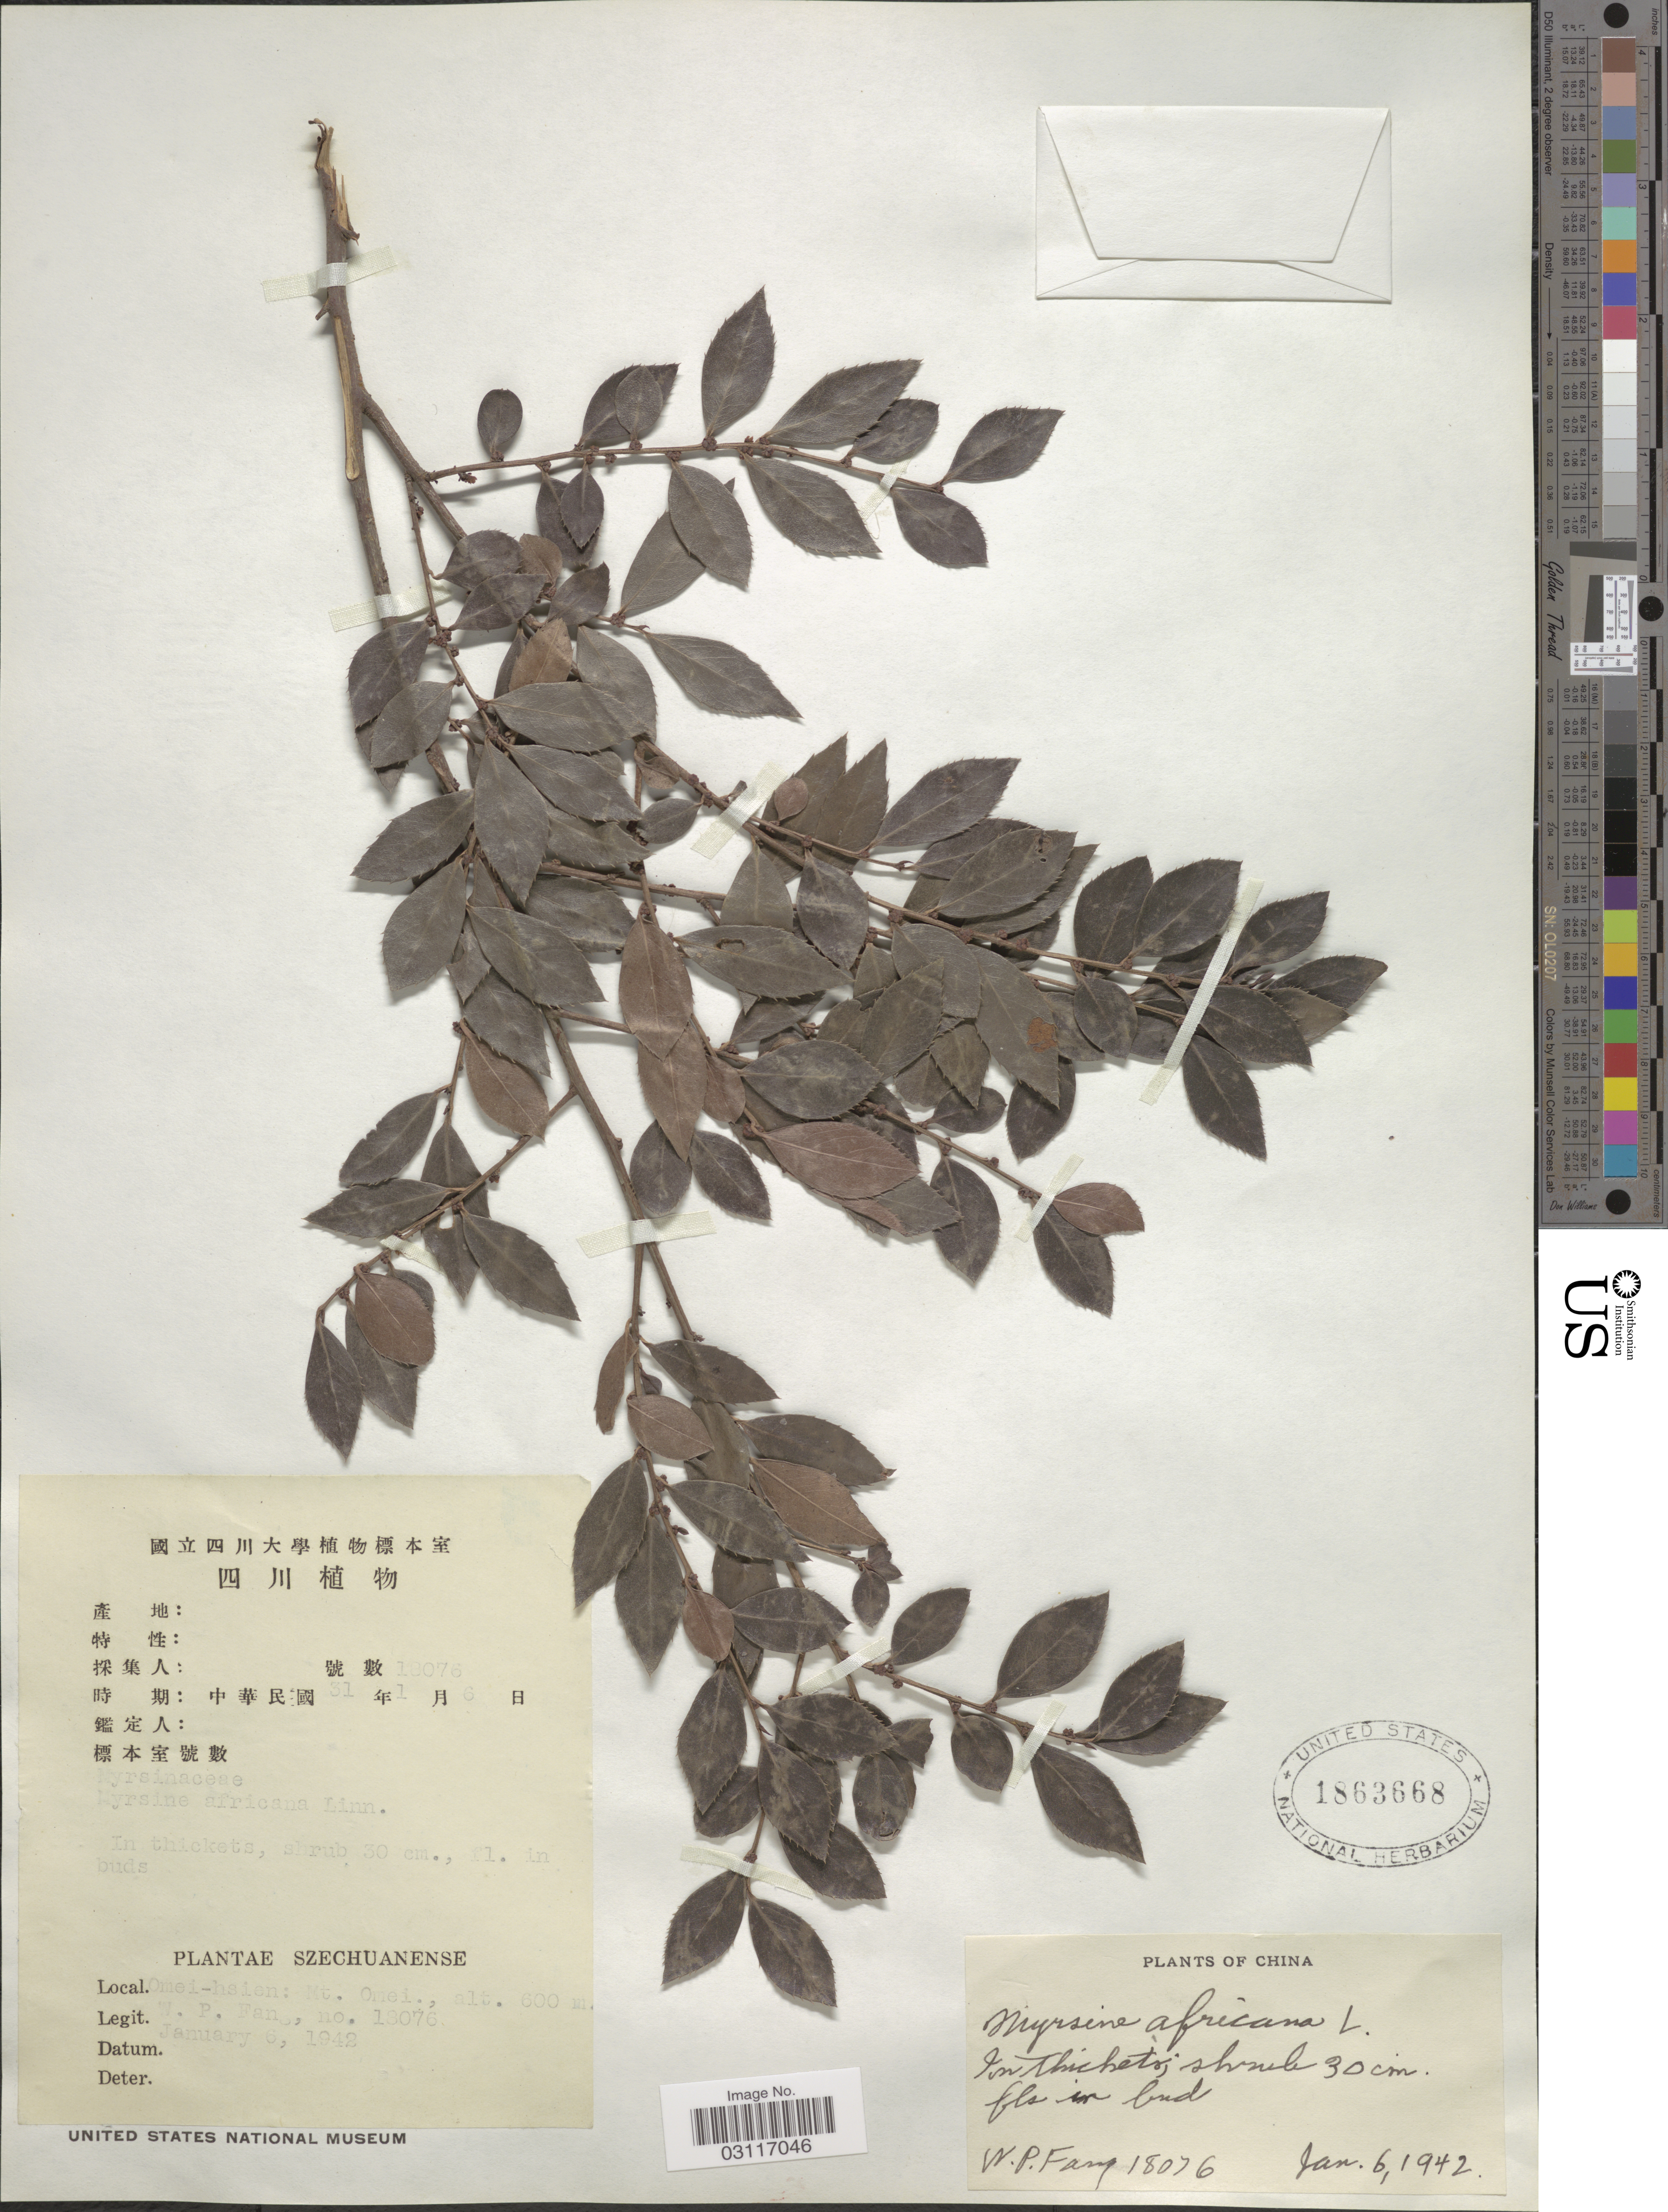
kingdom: Plantae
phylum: Tracheophyta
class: Magnoliopsida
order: Ericales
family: Primulaceae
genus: Myrsine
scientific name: Myrsine africana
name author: L.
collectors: W. P. Fang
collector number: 18076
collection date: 1942-01-06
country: China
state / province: Sichuan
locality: Szechuanenses. Omei-hsien; Mt. Omei.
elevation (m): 600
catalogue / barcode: US 1863668